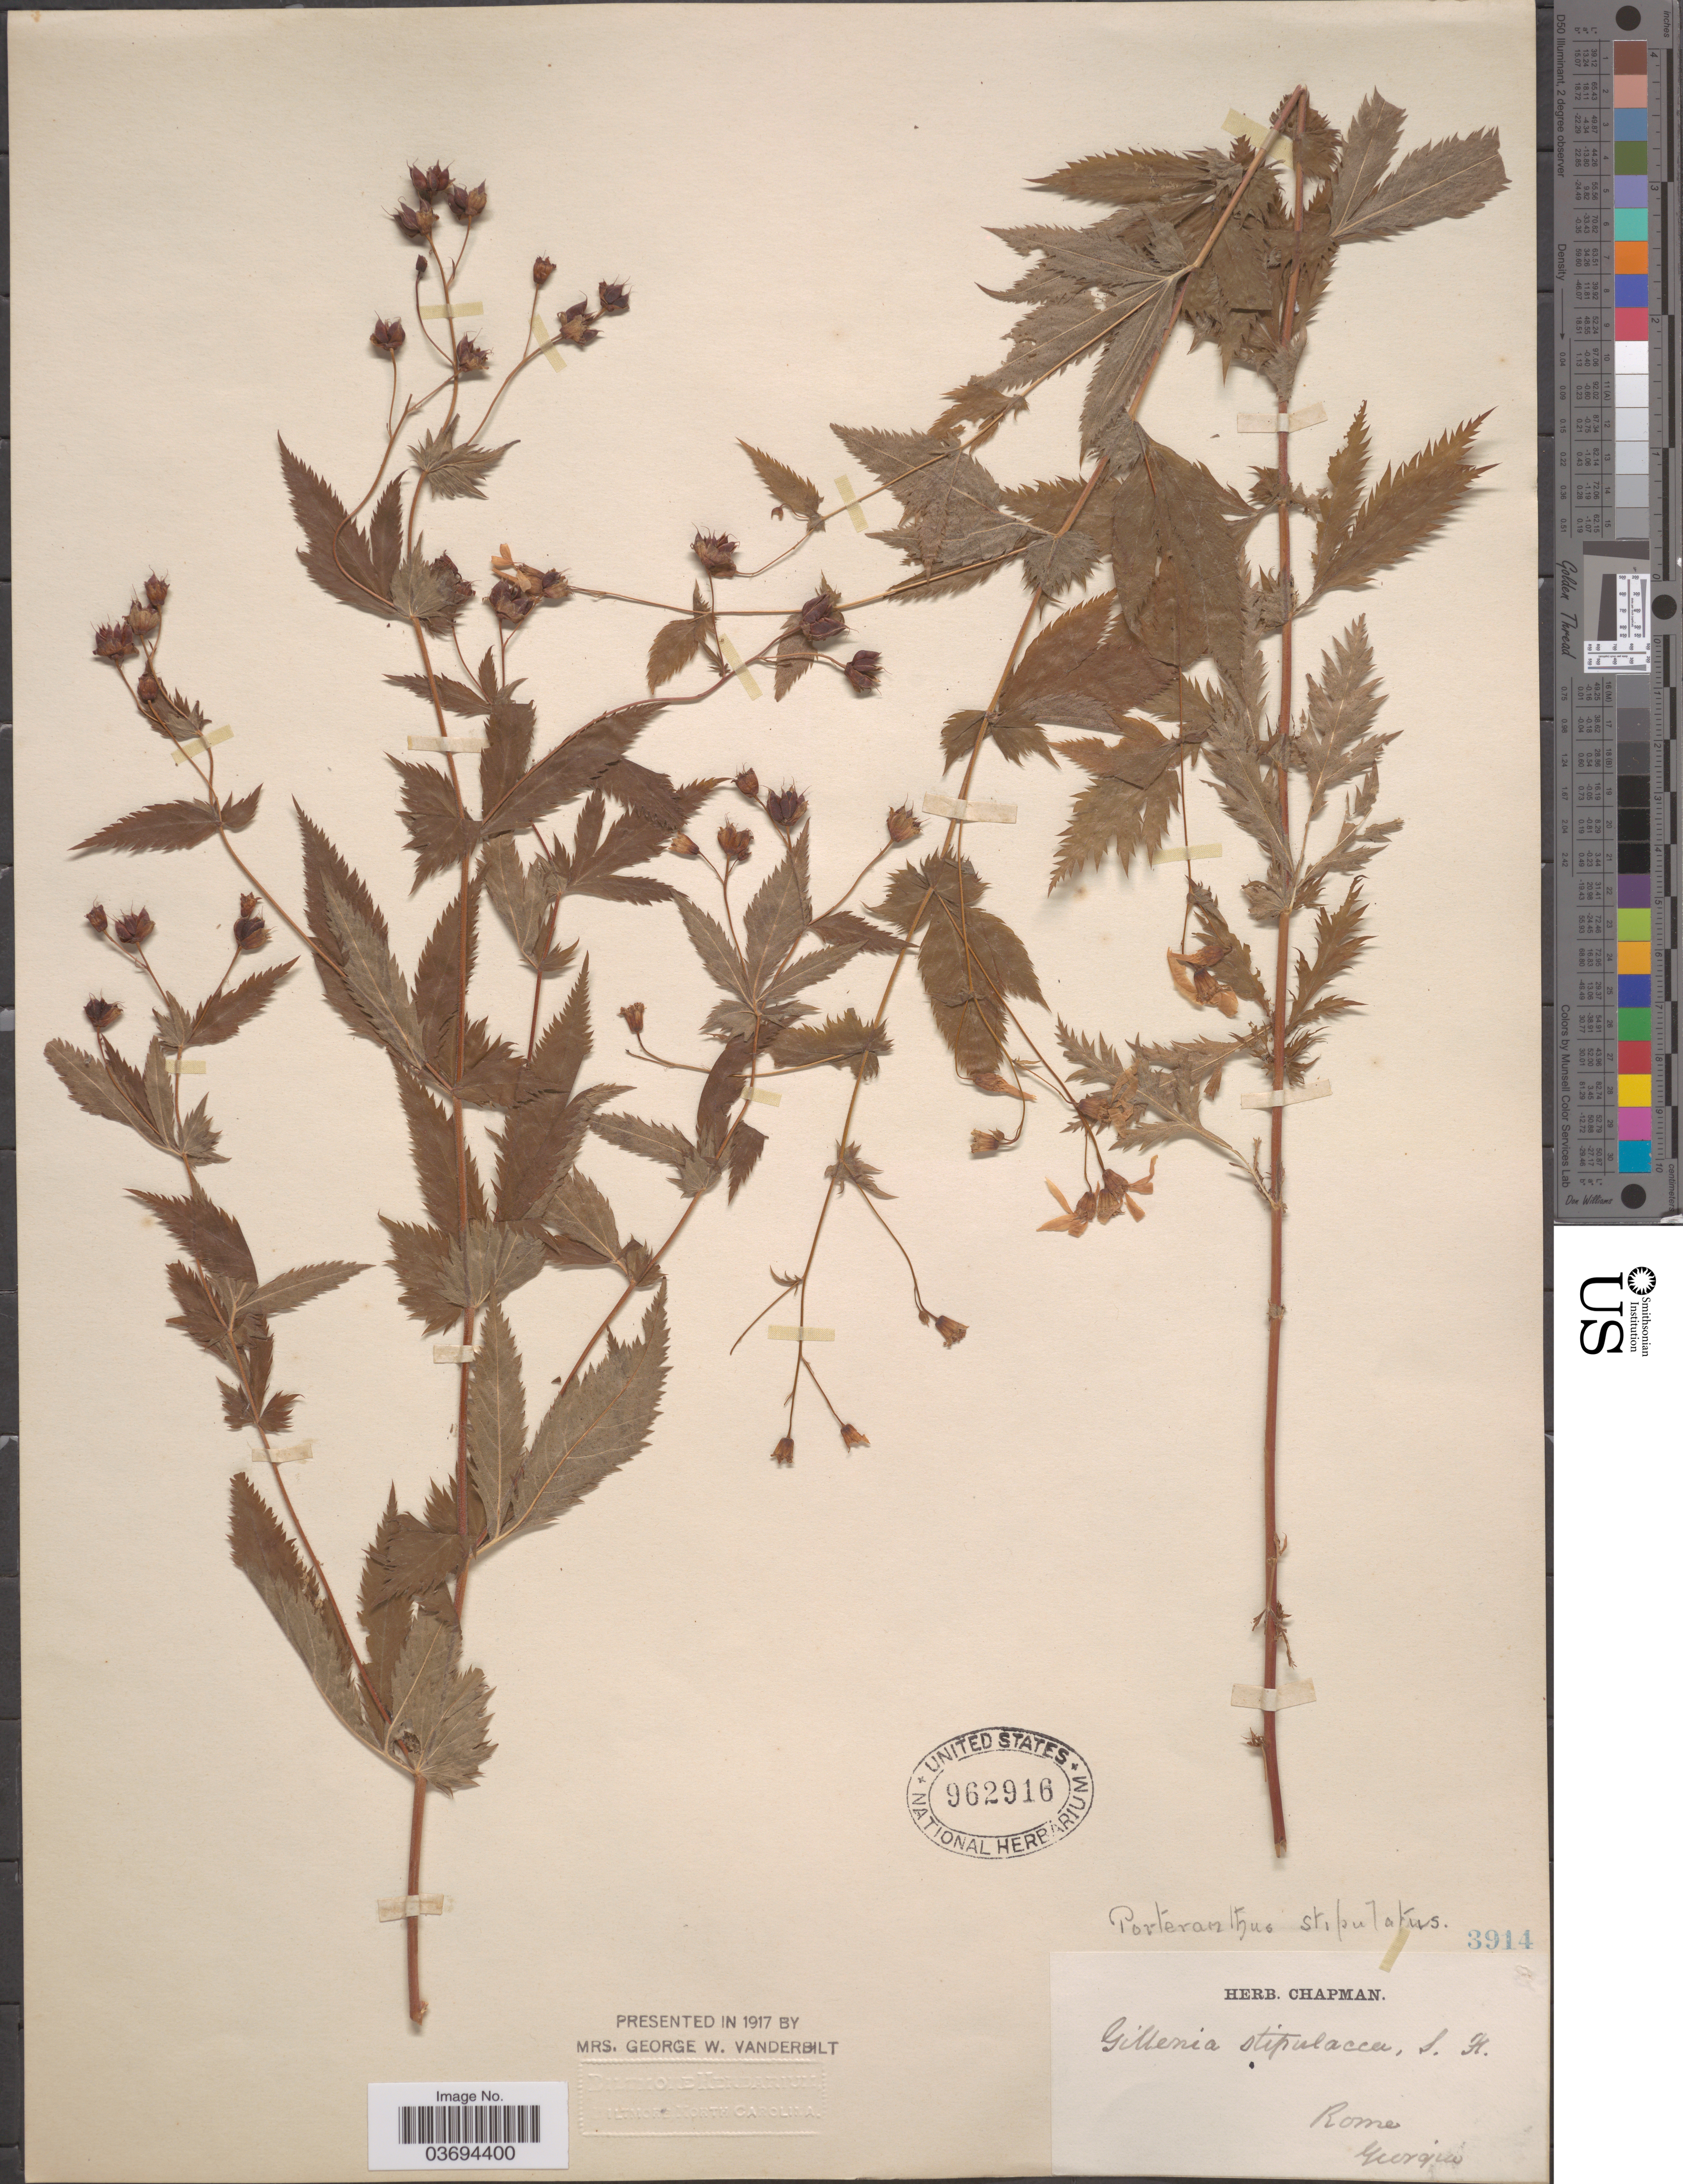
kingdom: Plantae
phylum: Tracheophyta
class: Magnoliopsida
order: Rosales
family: Rosaceae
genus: Gillenia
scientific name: Gillenia stipulata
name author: (Muhl. ex Willd.) Nutt.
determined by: Strong, Mark T., (BOT), Smithsonian Institution - National Museum of Natural History (UNITED STATES)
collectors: ex herb. Chapman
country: United States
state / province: Georgia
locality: Rome.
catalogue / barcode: US 962916